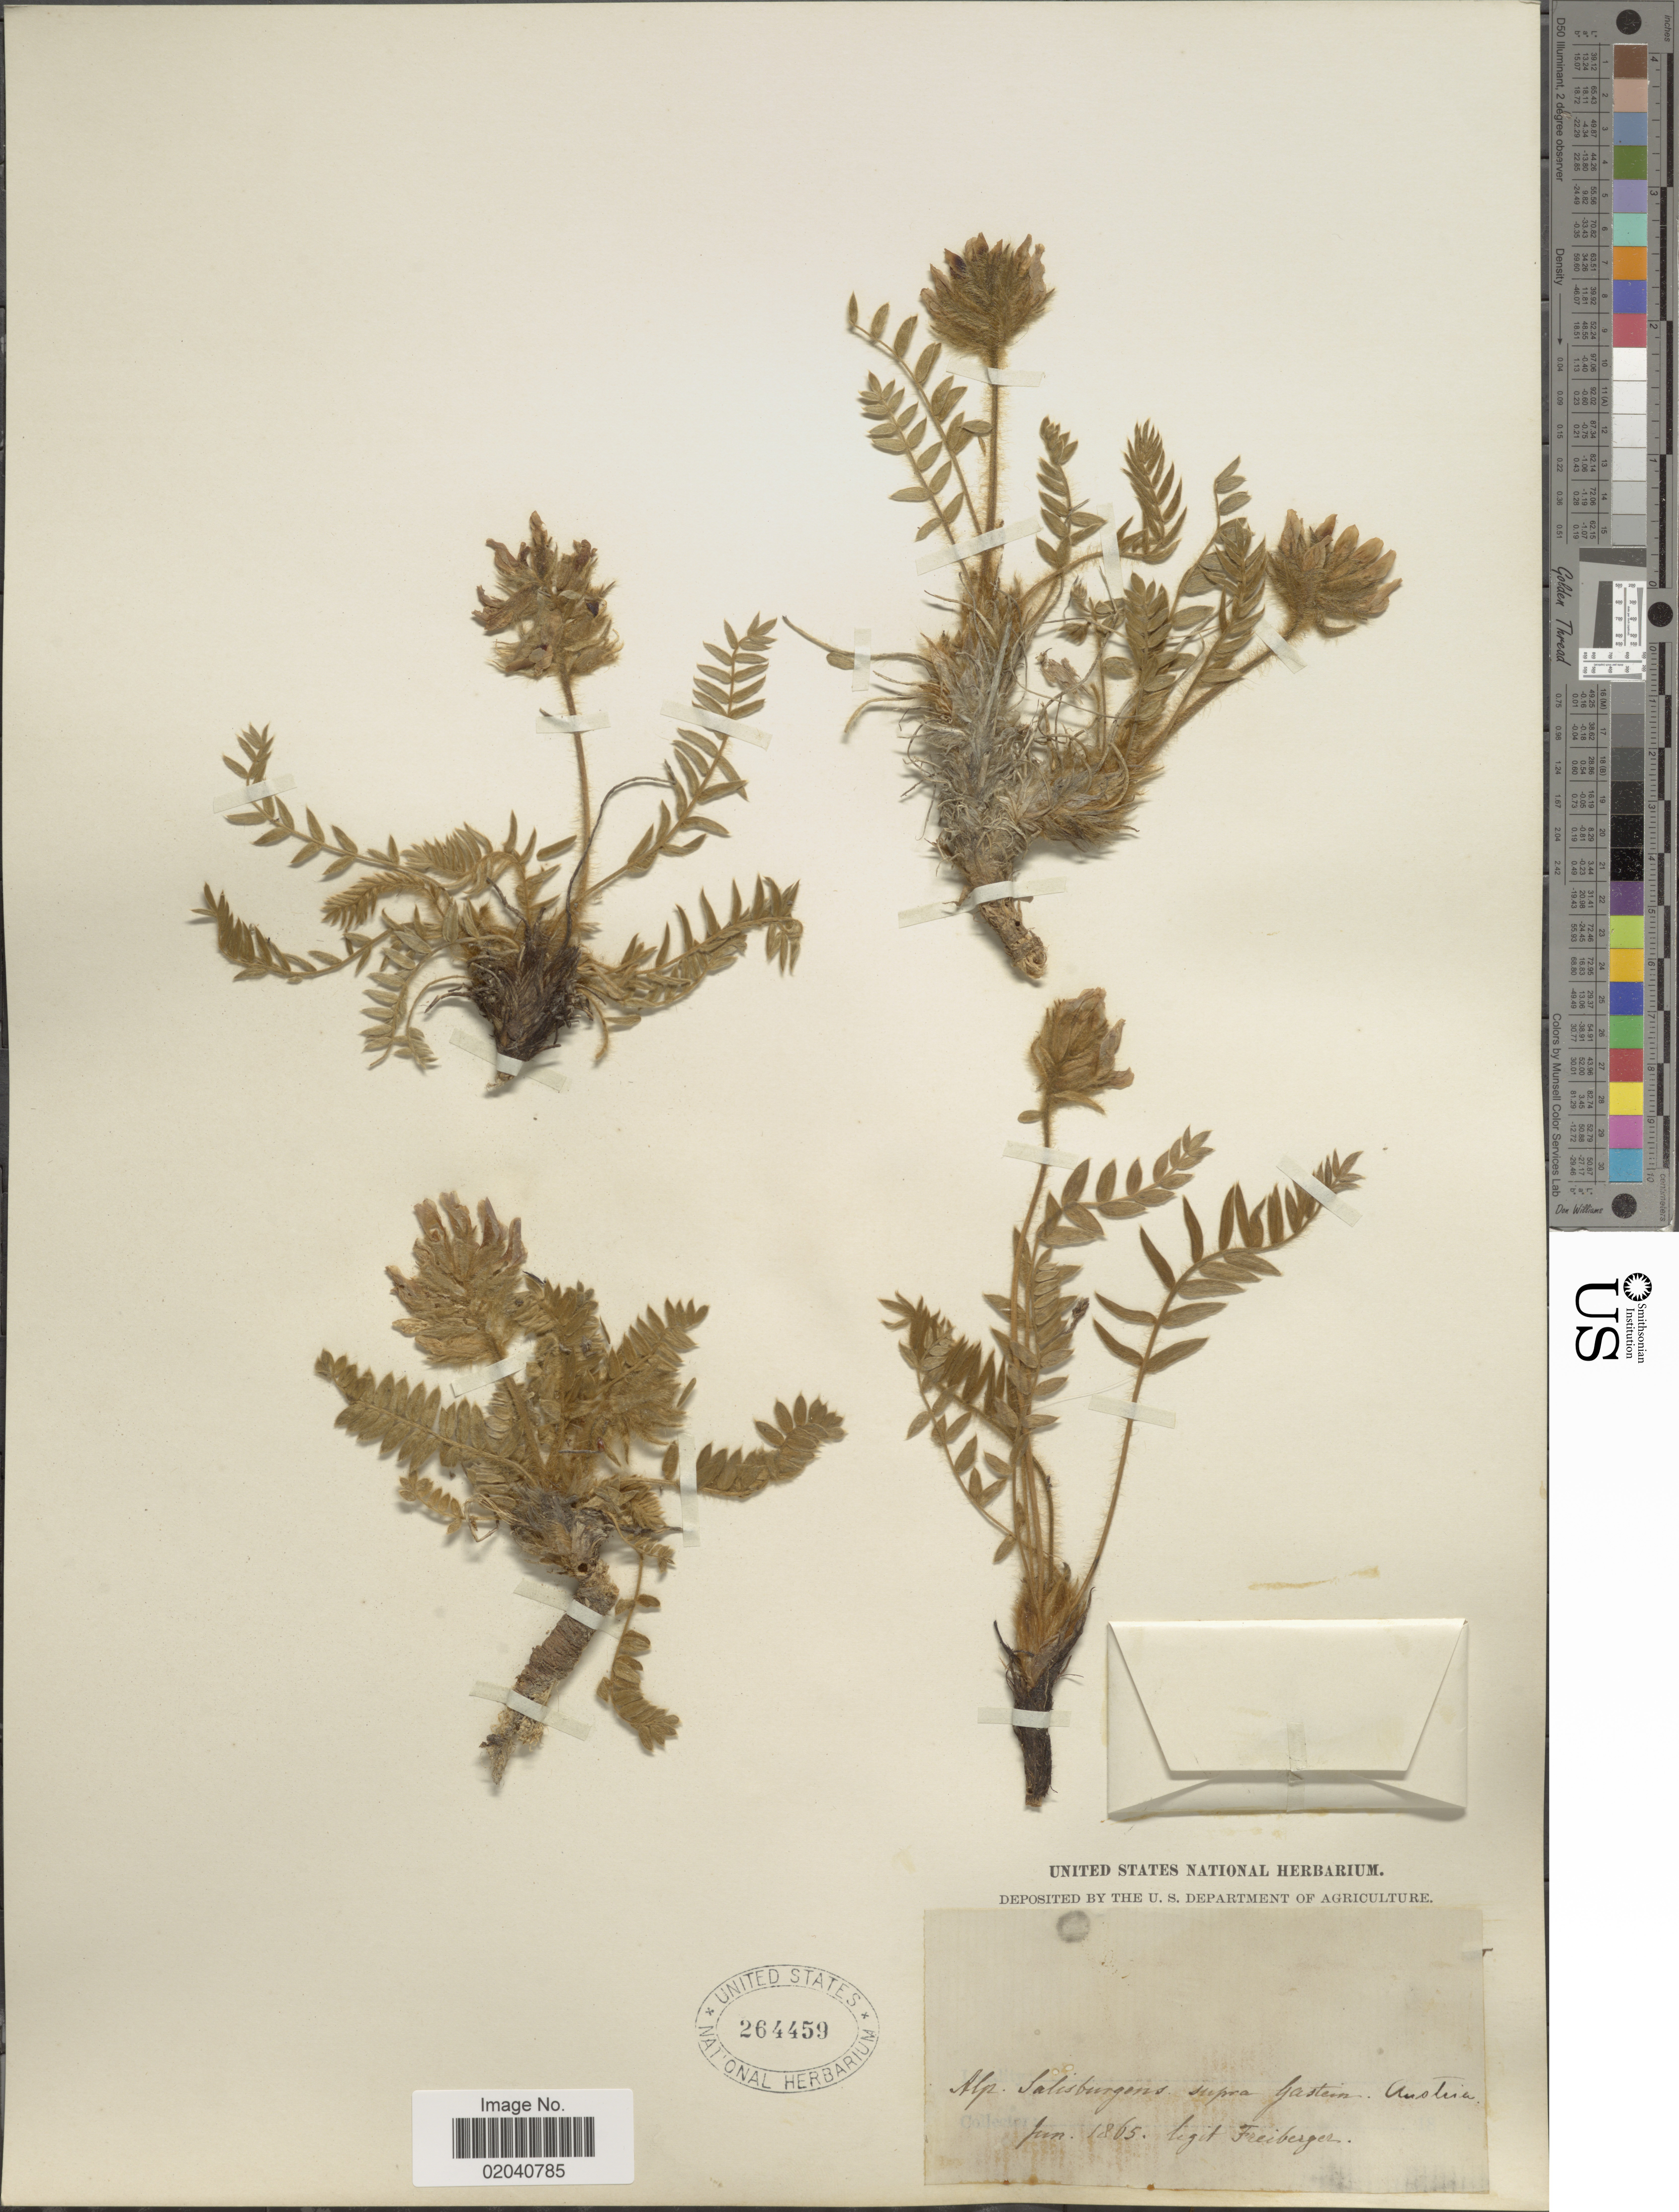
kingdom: Plantae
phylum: Tracheophyta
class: Magnoliopsida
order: Fabales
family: Fabaceae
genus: Oxytropis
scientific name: Oxytropis sp.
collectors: Freiberger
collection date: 1865-06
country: Austria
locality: Alp Salisburgens supra Gastein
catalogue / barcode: US 264459